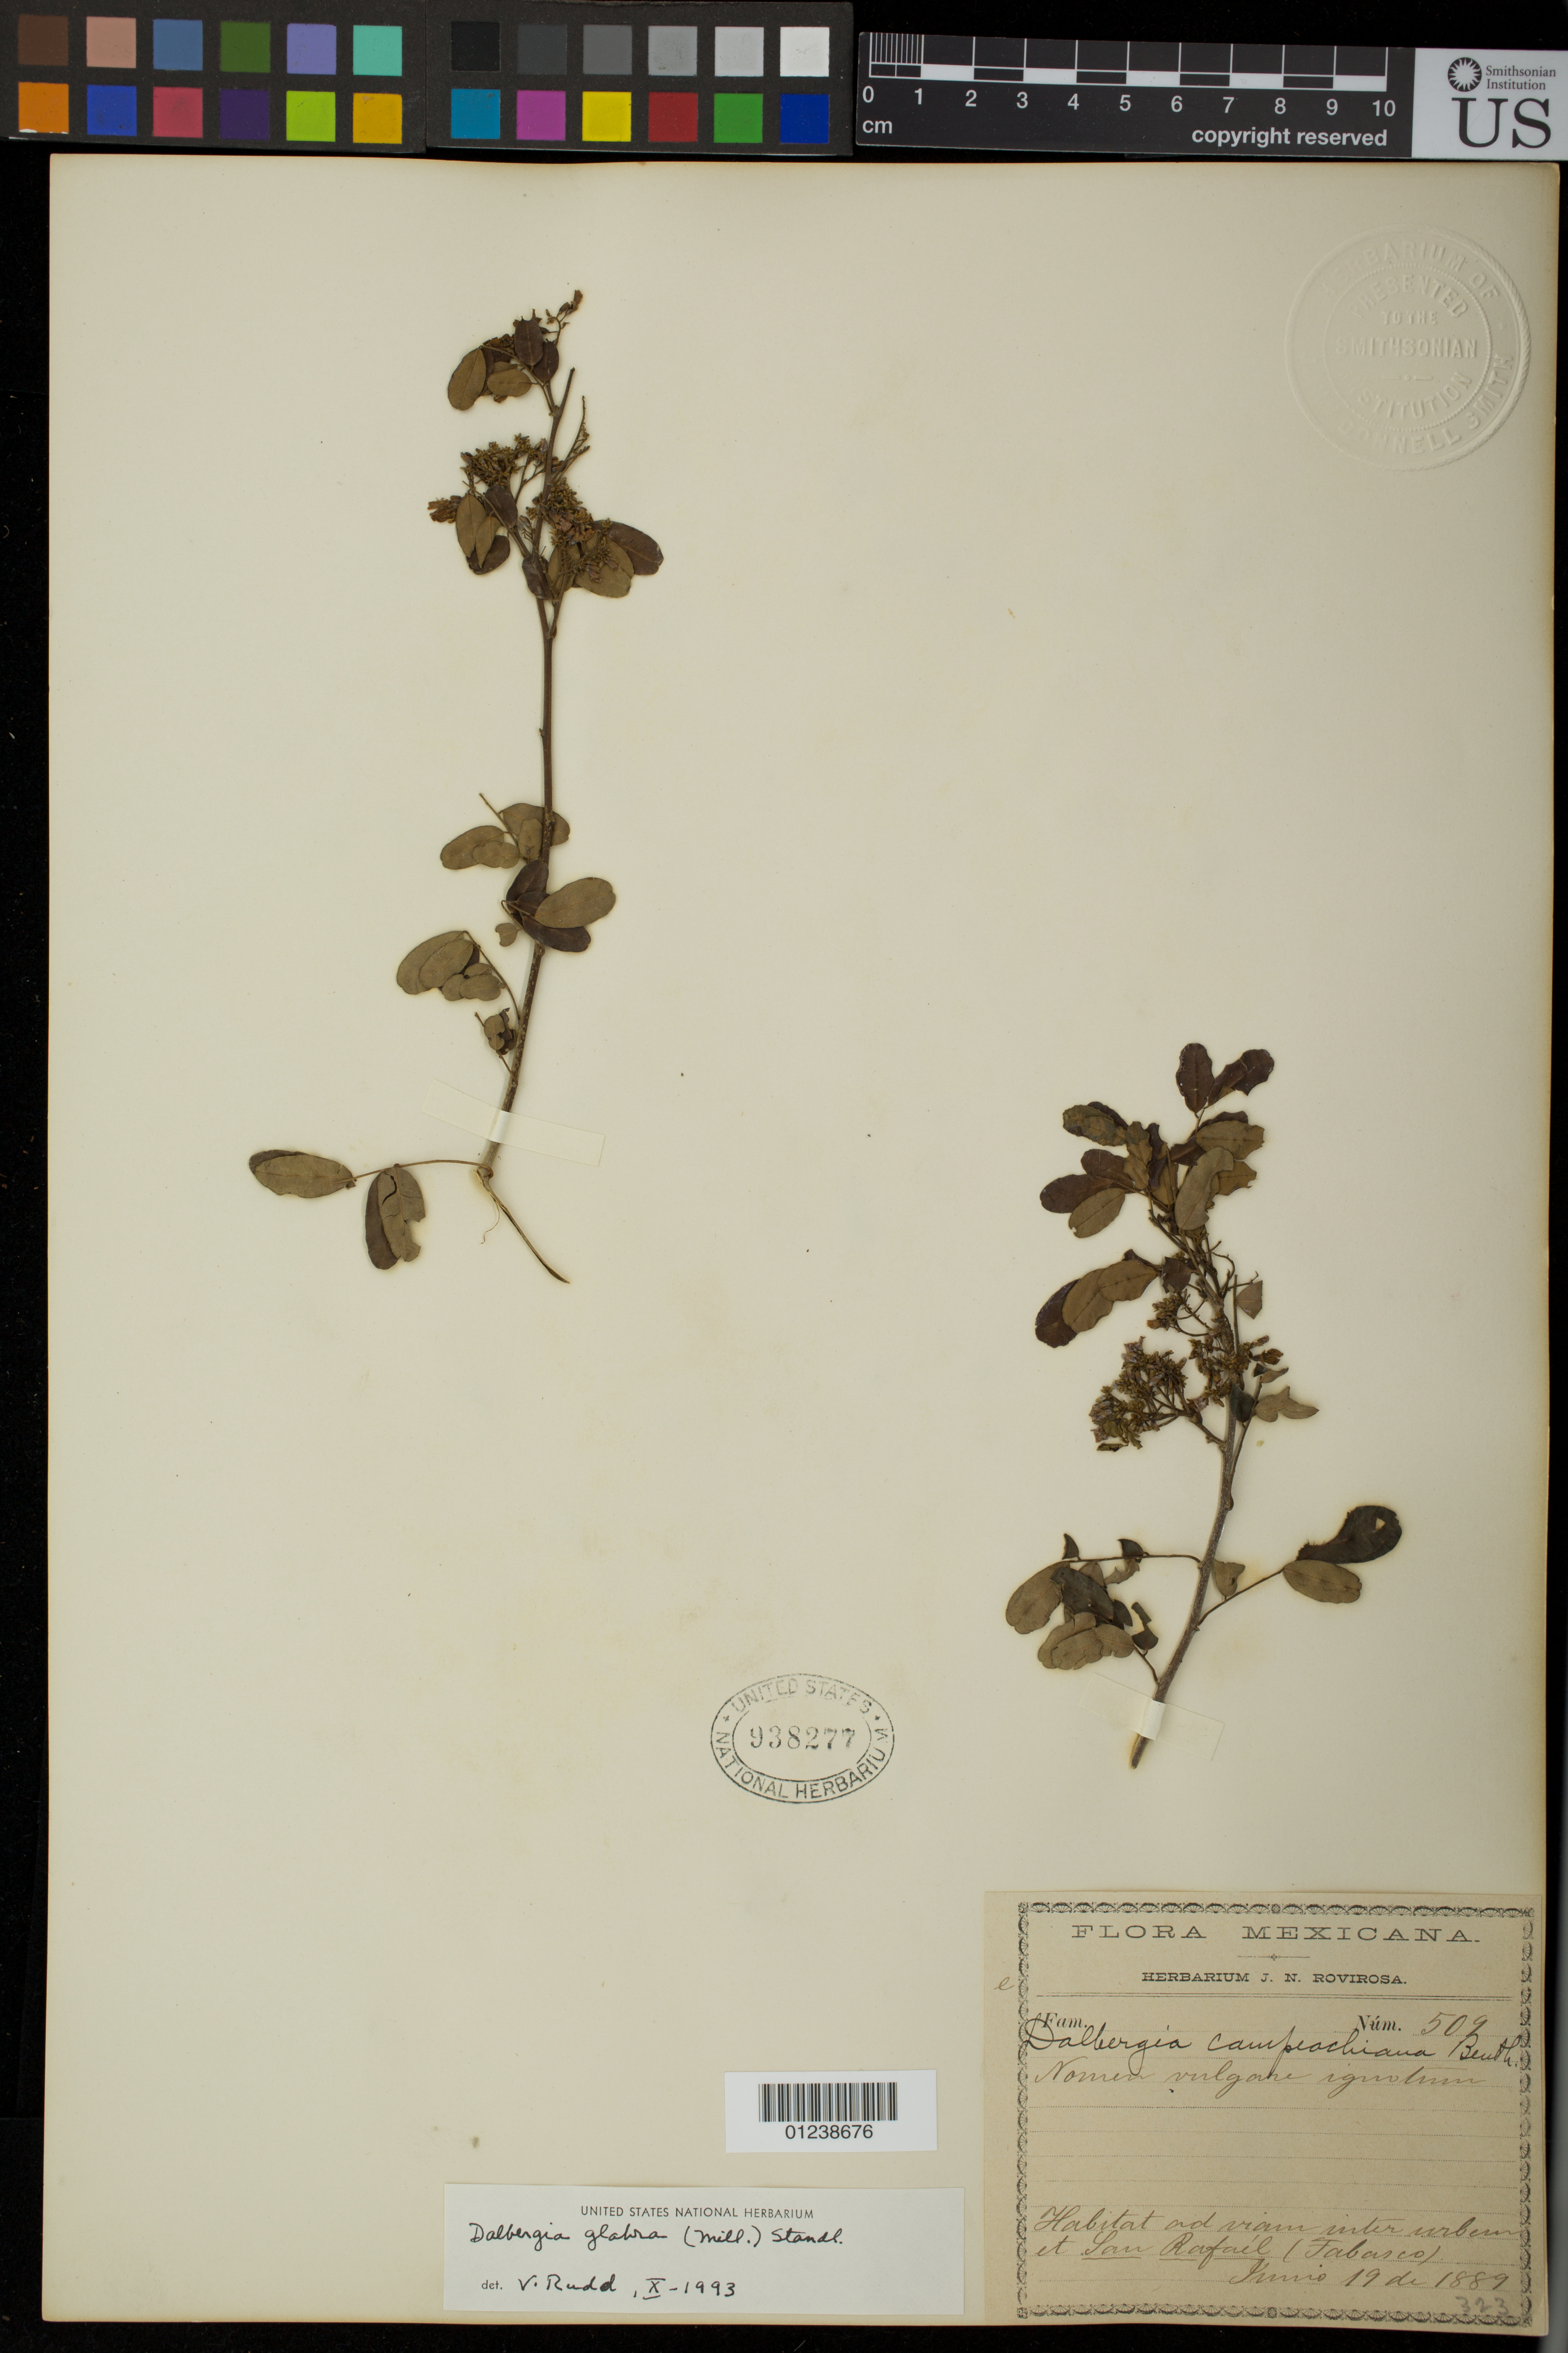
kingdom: Plantae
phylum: Tracheophyta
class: Magnoliopsida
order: Fabales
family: Fabaceae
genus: Dalbergia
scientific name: Dalbergia glabra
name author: (Mill.) Standl.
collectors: J. N. Rovirosa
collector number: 509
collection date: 1889-06-19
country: Mexico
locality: San Rafail (Fabasco)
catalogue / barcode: US 938277